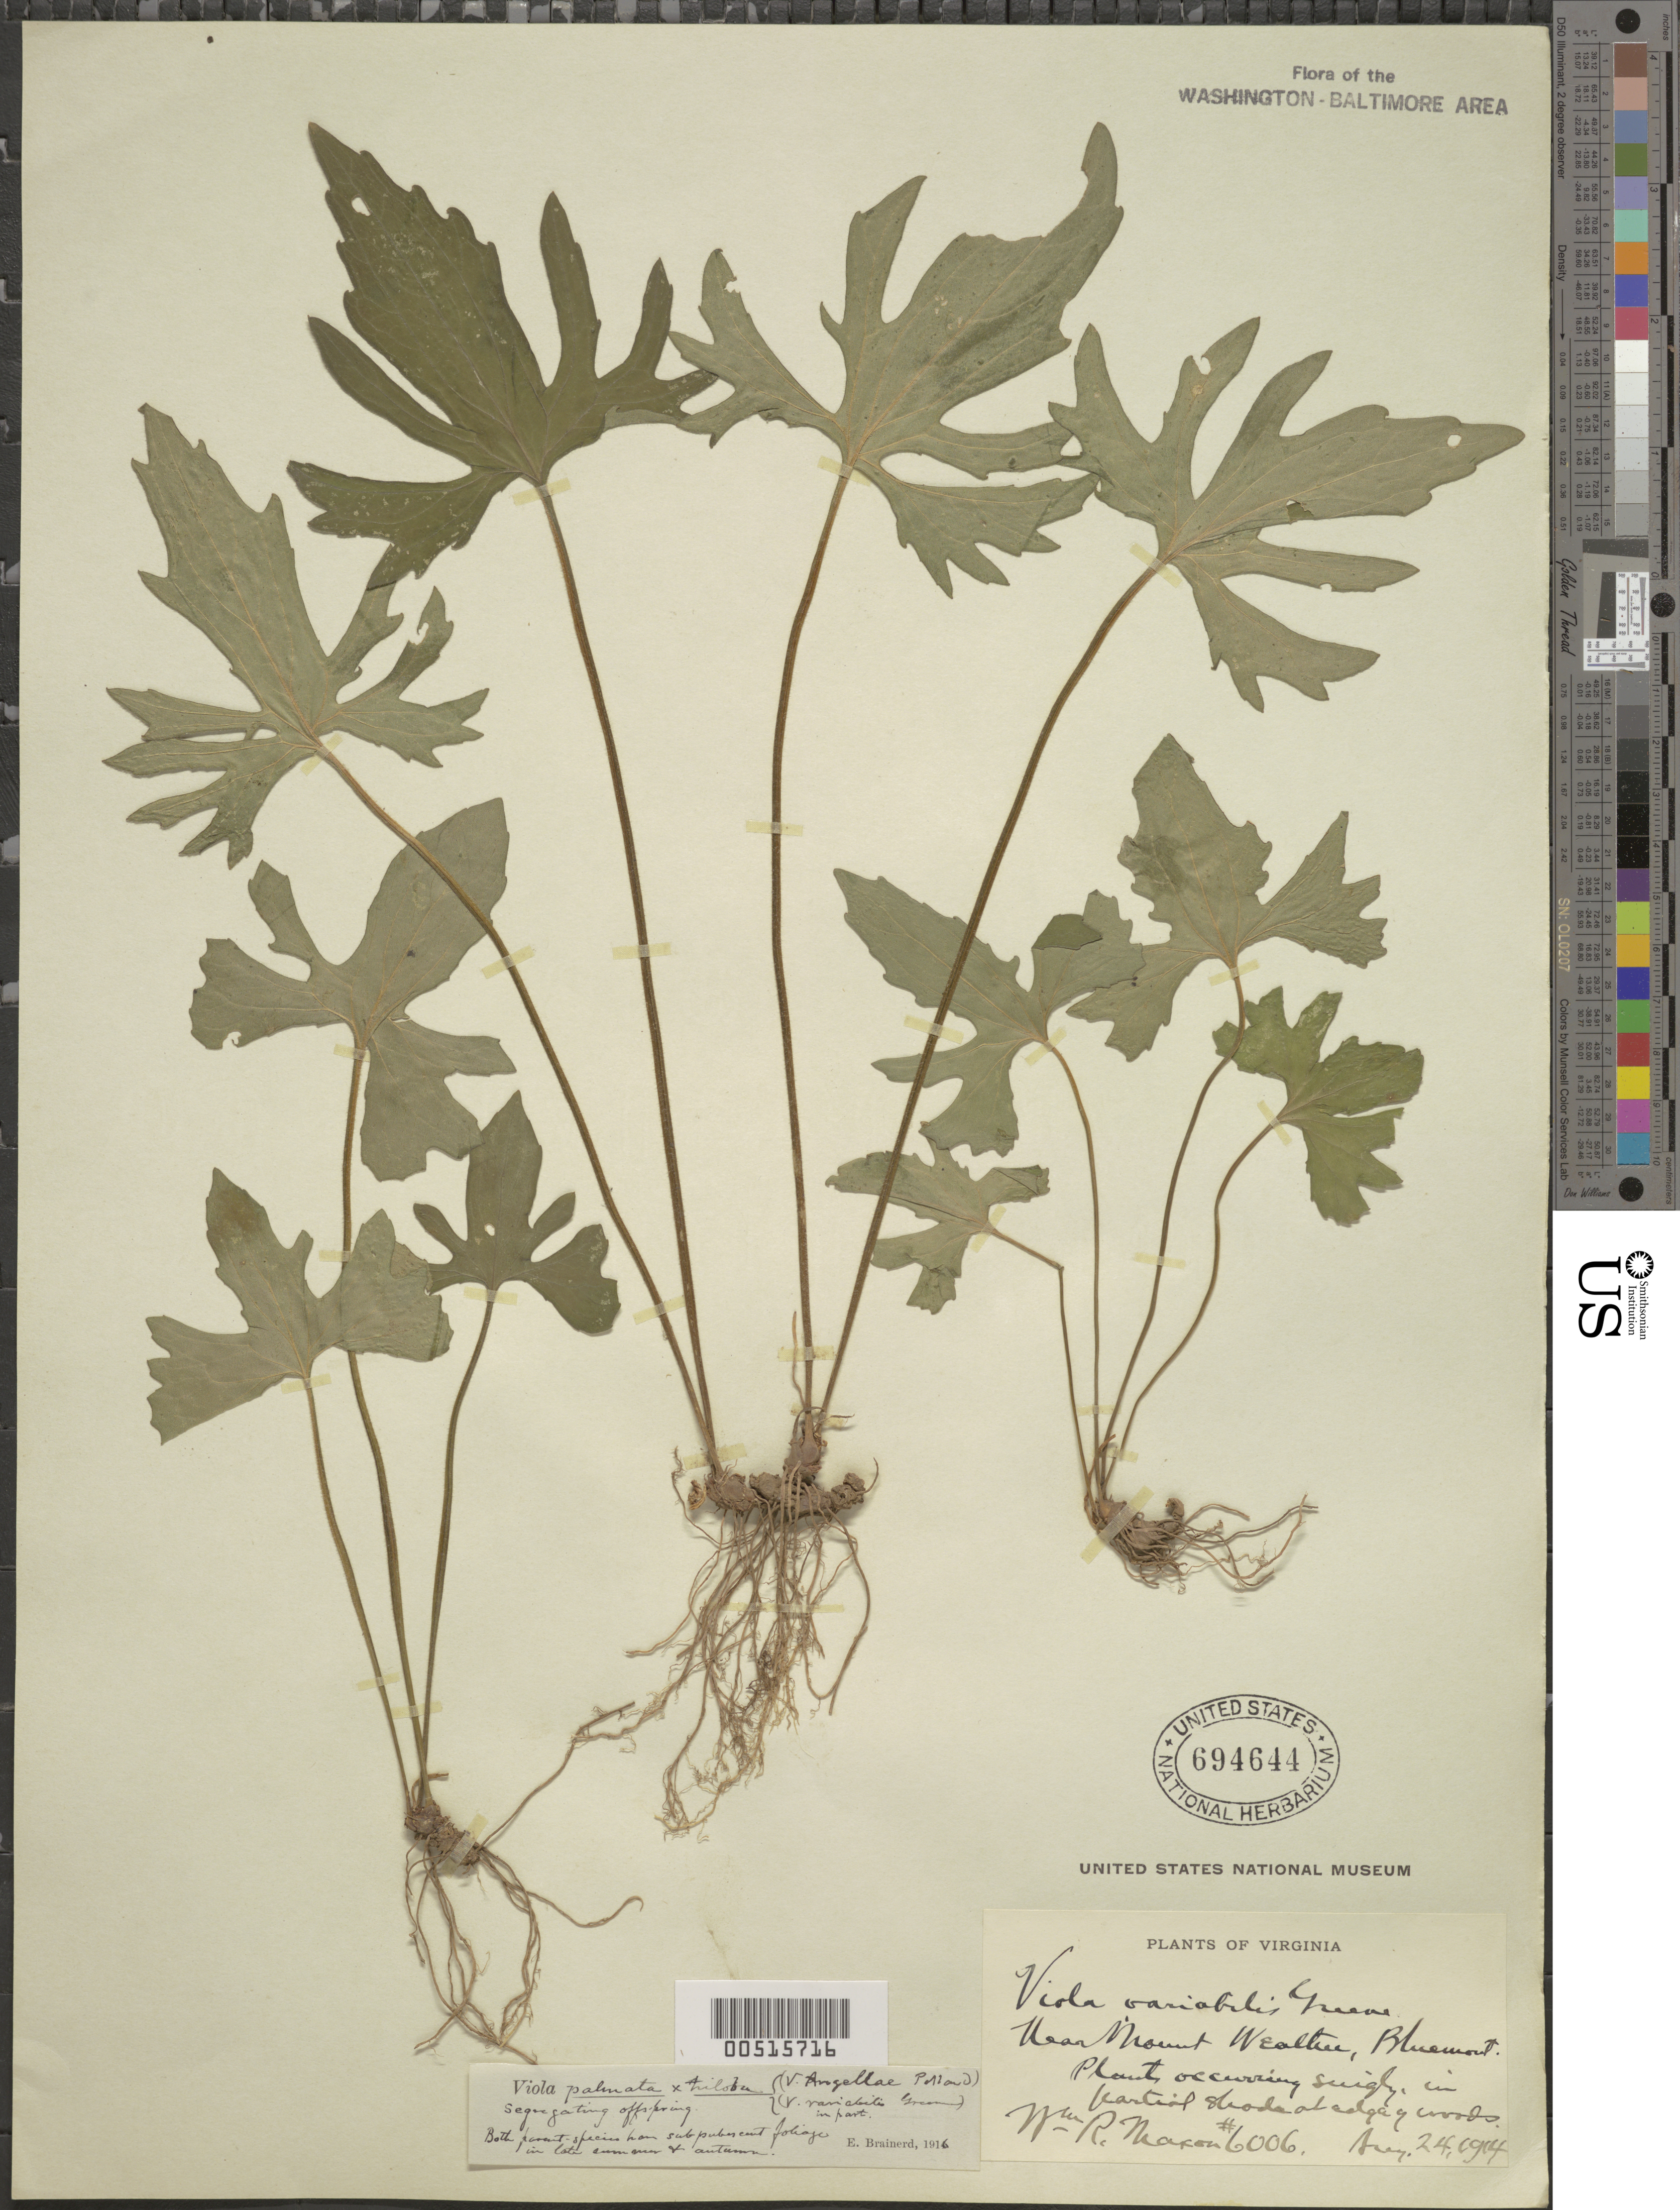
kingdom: Plantae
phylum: Tracheophyta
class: Magnoliopsida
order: Malpighiales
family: Violaceae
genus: Viola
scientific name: Viola palmata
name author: L.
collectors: W. R. Maxon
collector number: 6006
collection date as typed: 24 Aug 1914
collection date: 1914-08-24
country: United States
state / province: Virginia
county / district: Loudoun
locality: Bluemont, near Mount Weather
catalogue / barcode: US 694644